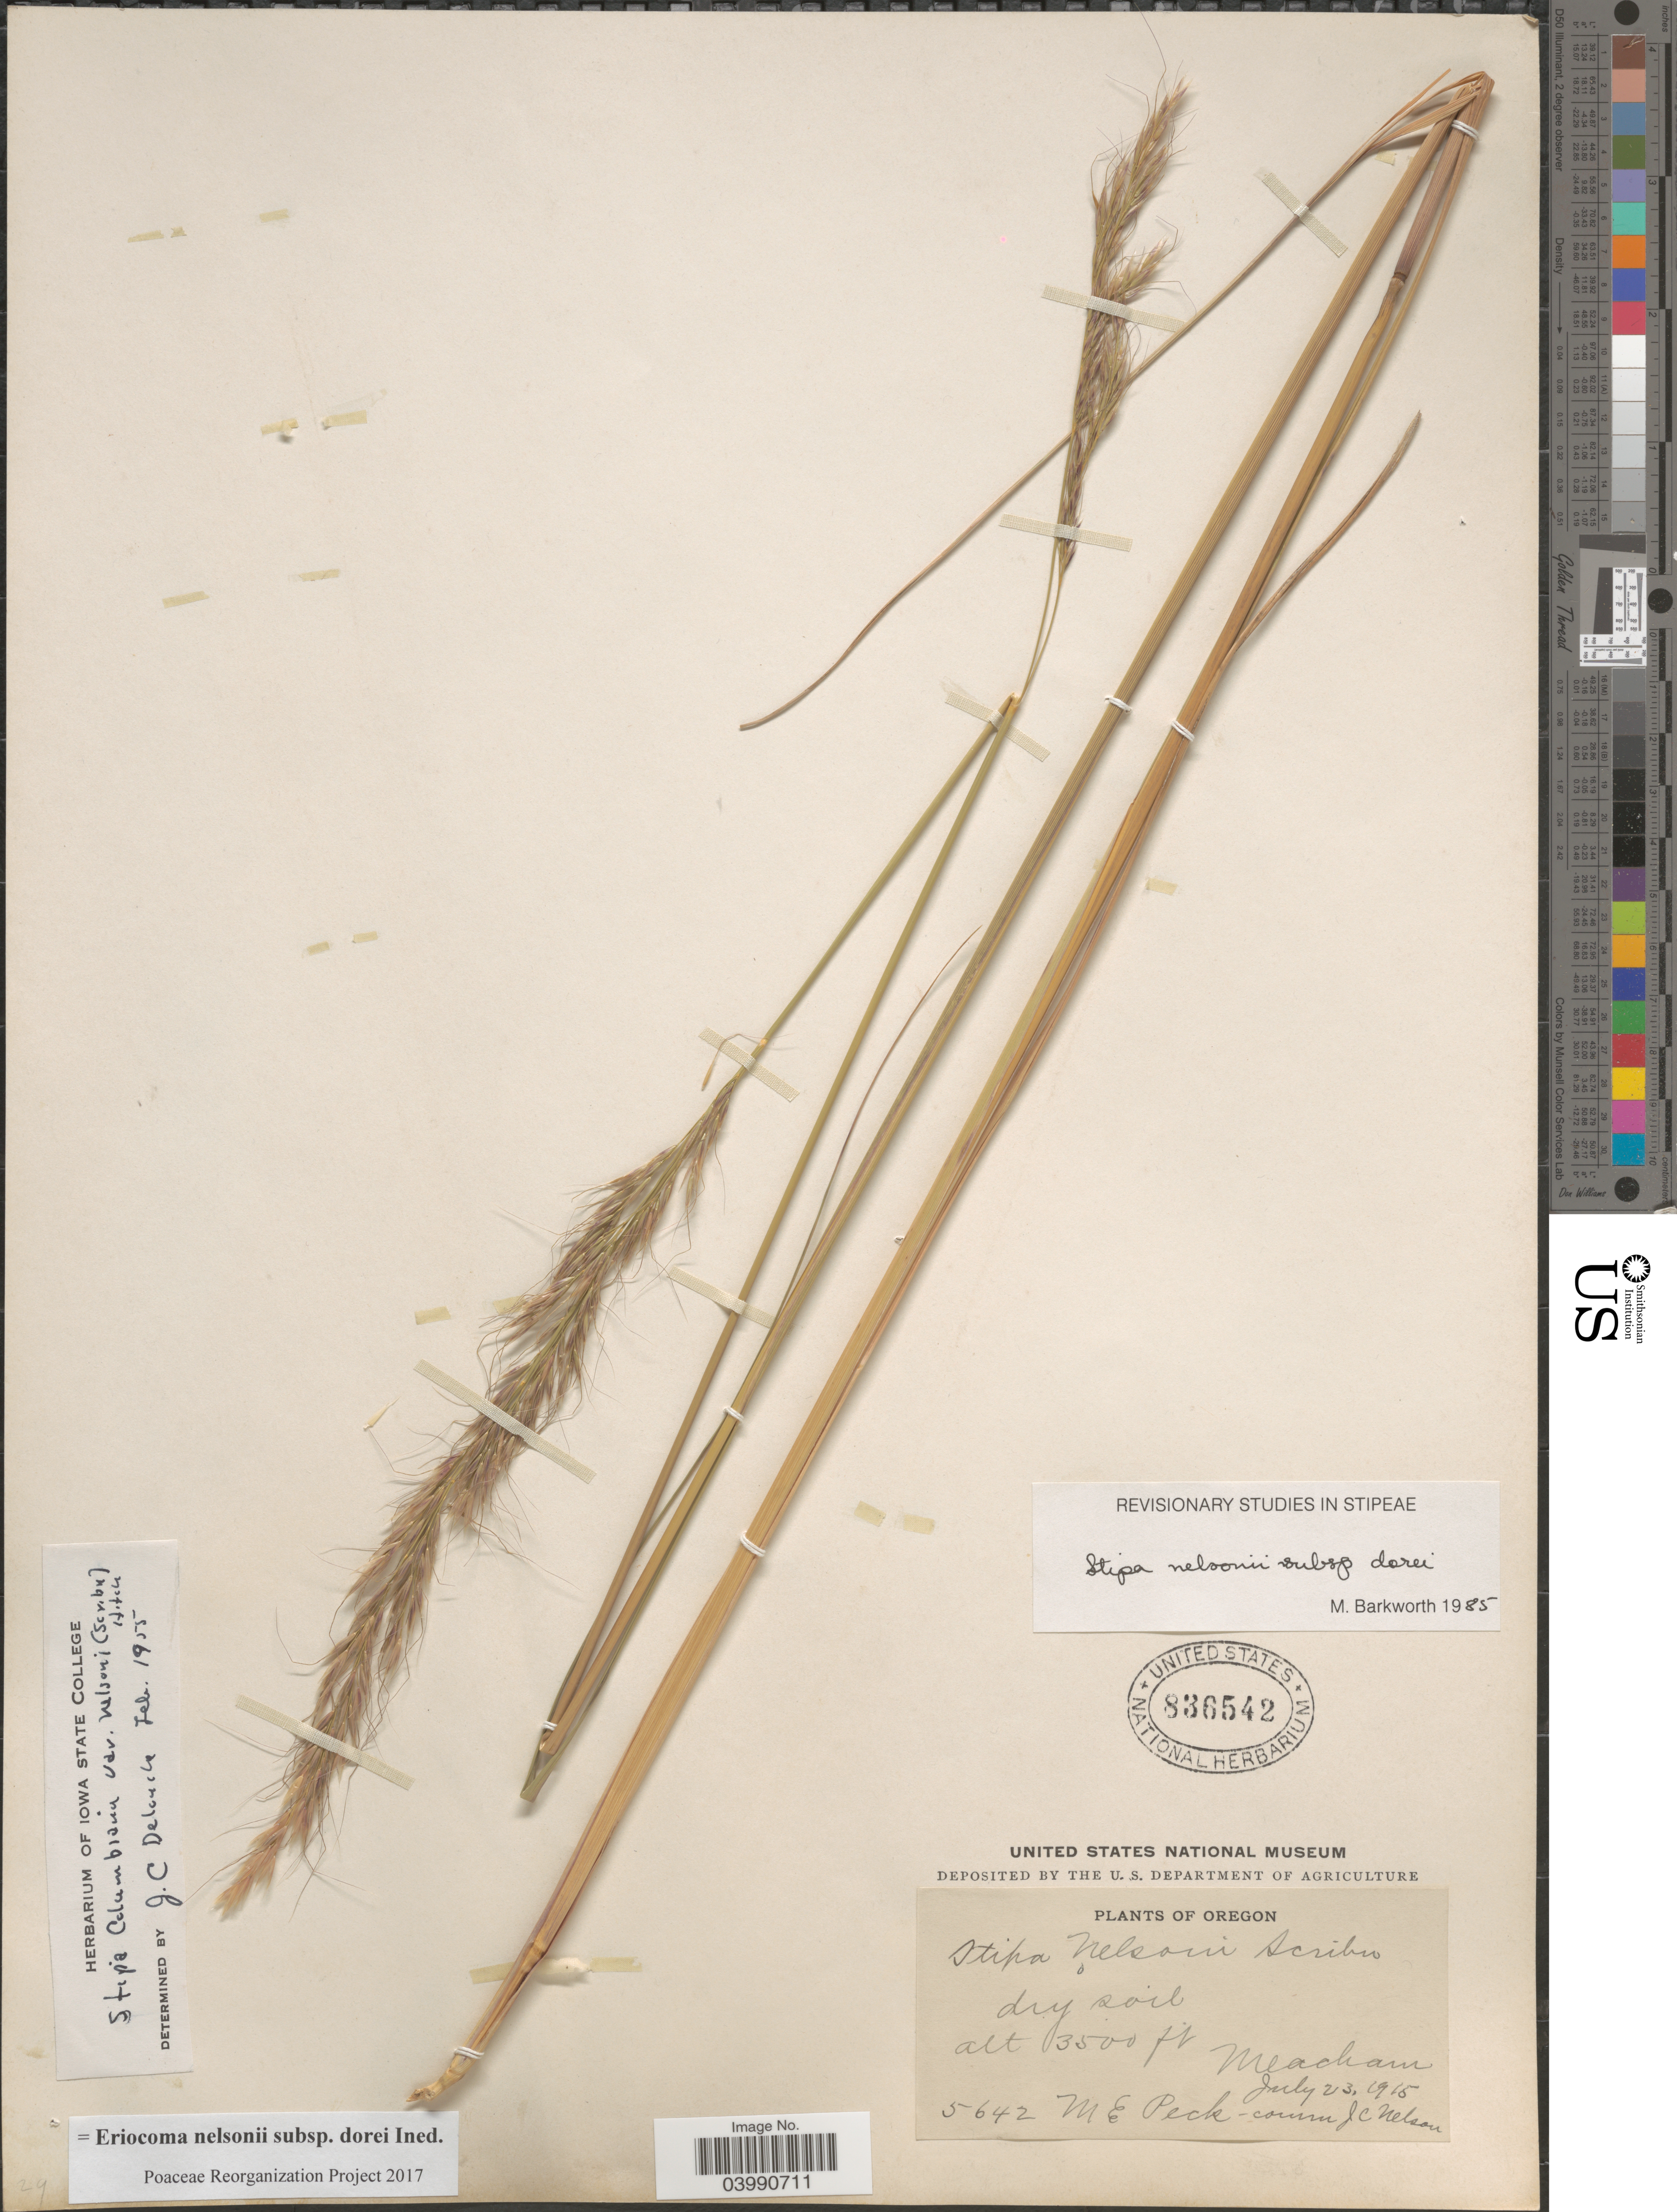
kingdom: Plantae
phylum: Tracheophyta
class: Liliopsida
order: Poales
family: Poaceae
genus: Eriocoma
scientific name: Eriocoma nelsonii subsp. dorei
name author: (Barkworth & J. Maze) Romasch.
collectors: M. E. Peck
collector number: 5642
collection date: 1915-07-23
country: United States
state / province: Oregon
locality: Meacham.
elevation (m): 1067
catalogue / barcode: US 836542